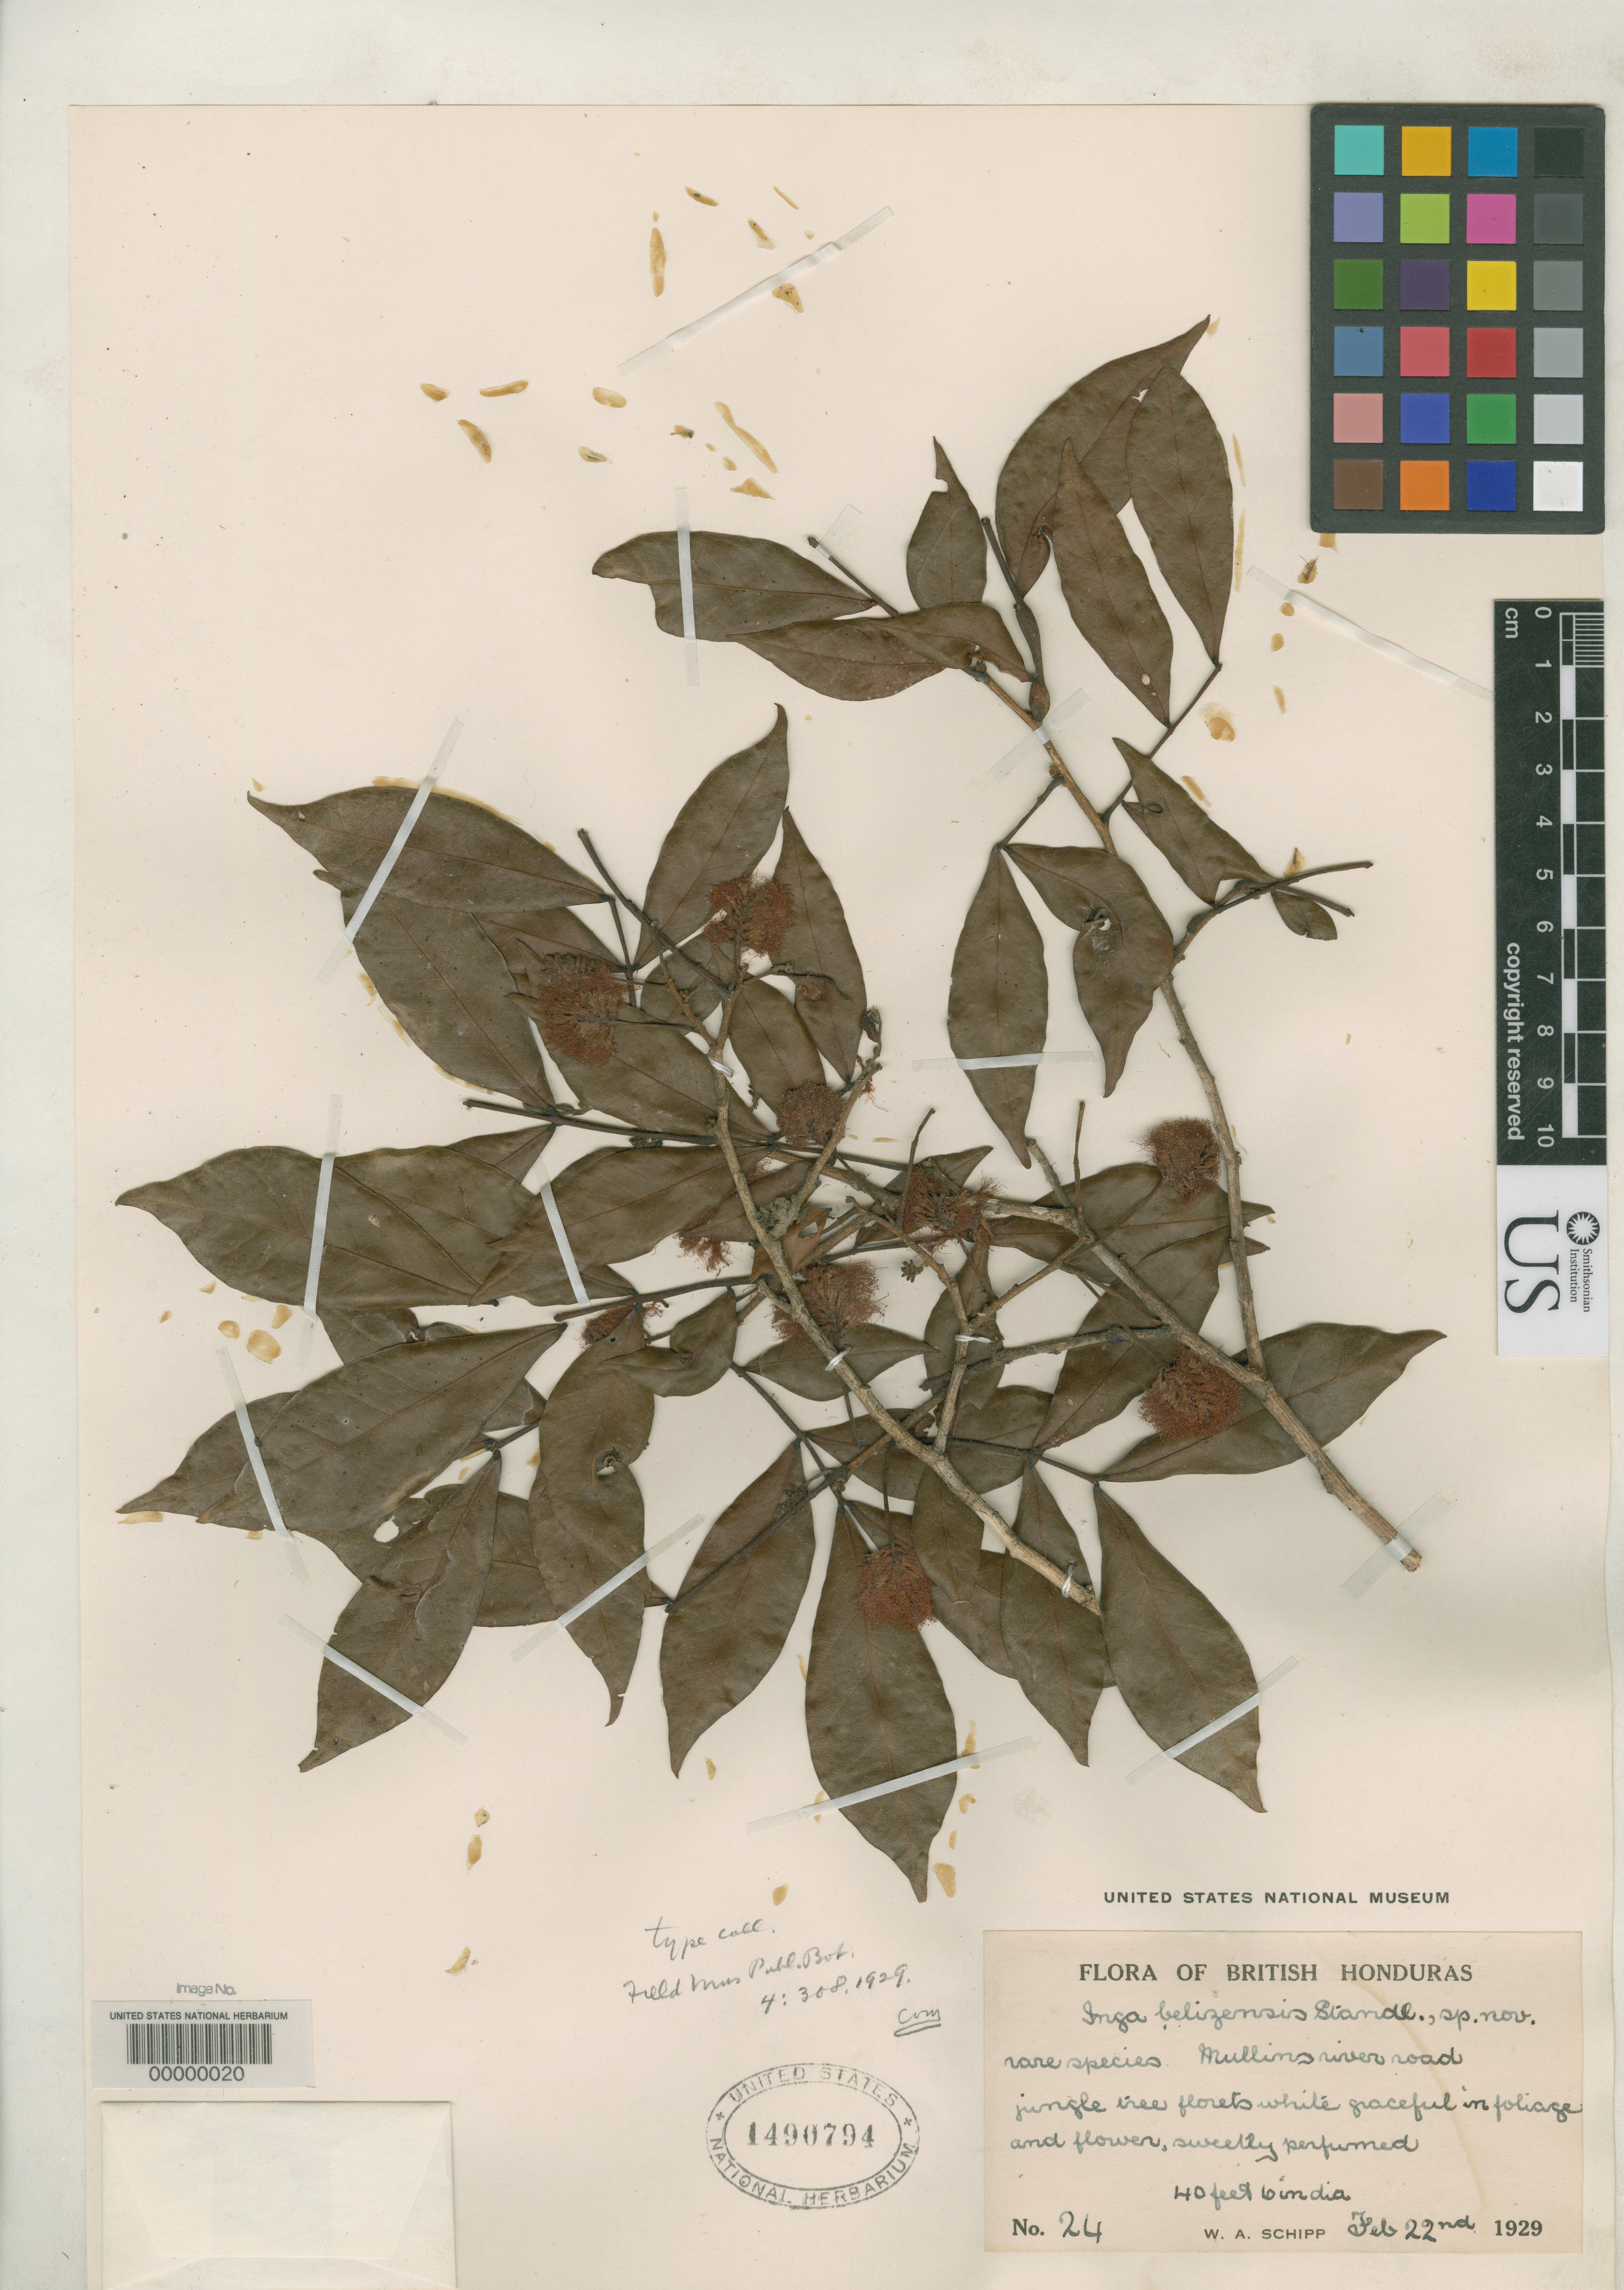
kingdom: Plantae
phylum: Tracheophyta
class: Magnoliopsida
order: Fabales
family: Fabaceae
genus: Inga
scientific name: Inga belizensis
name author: Standl.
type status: Isotype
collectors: W. Schipp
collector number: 24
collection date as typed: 22 Feb 1929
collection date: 1929-02-22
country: Belize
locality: Mullin's River road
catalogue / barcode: US 1490794